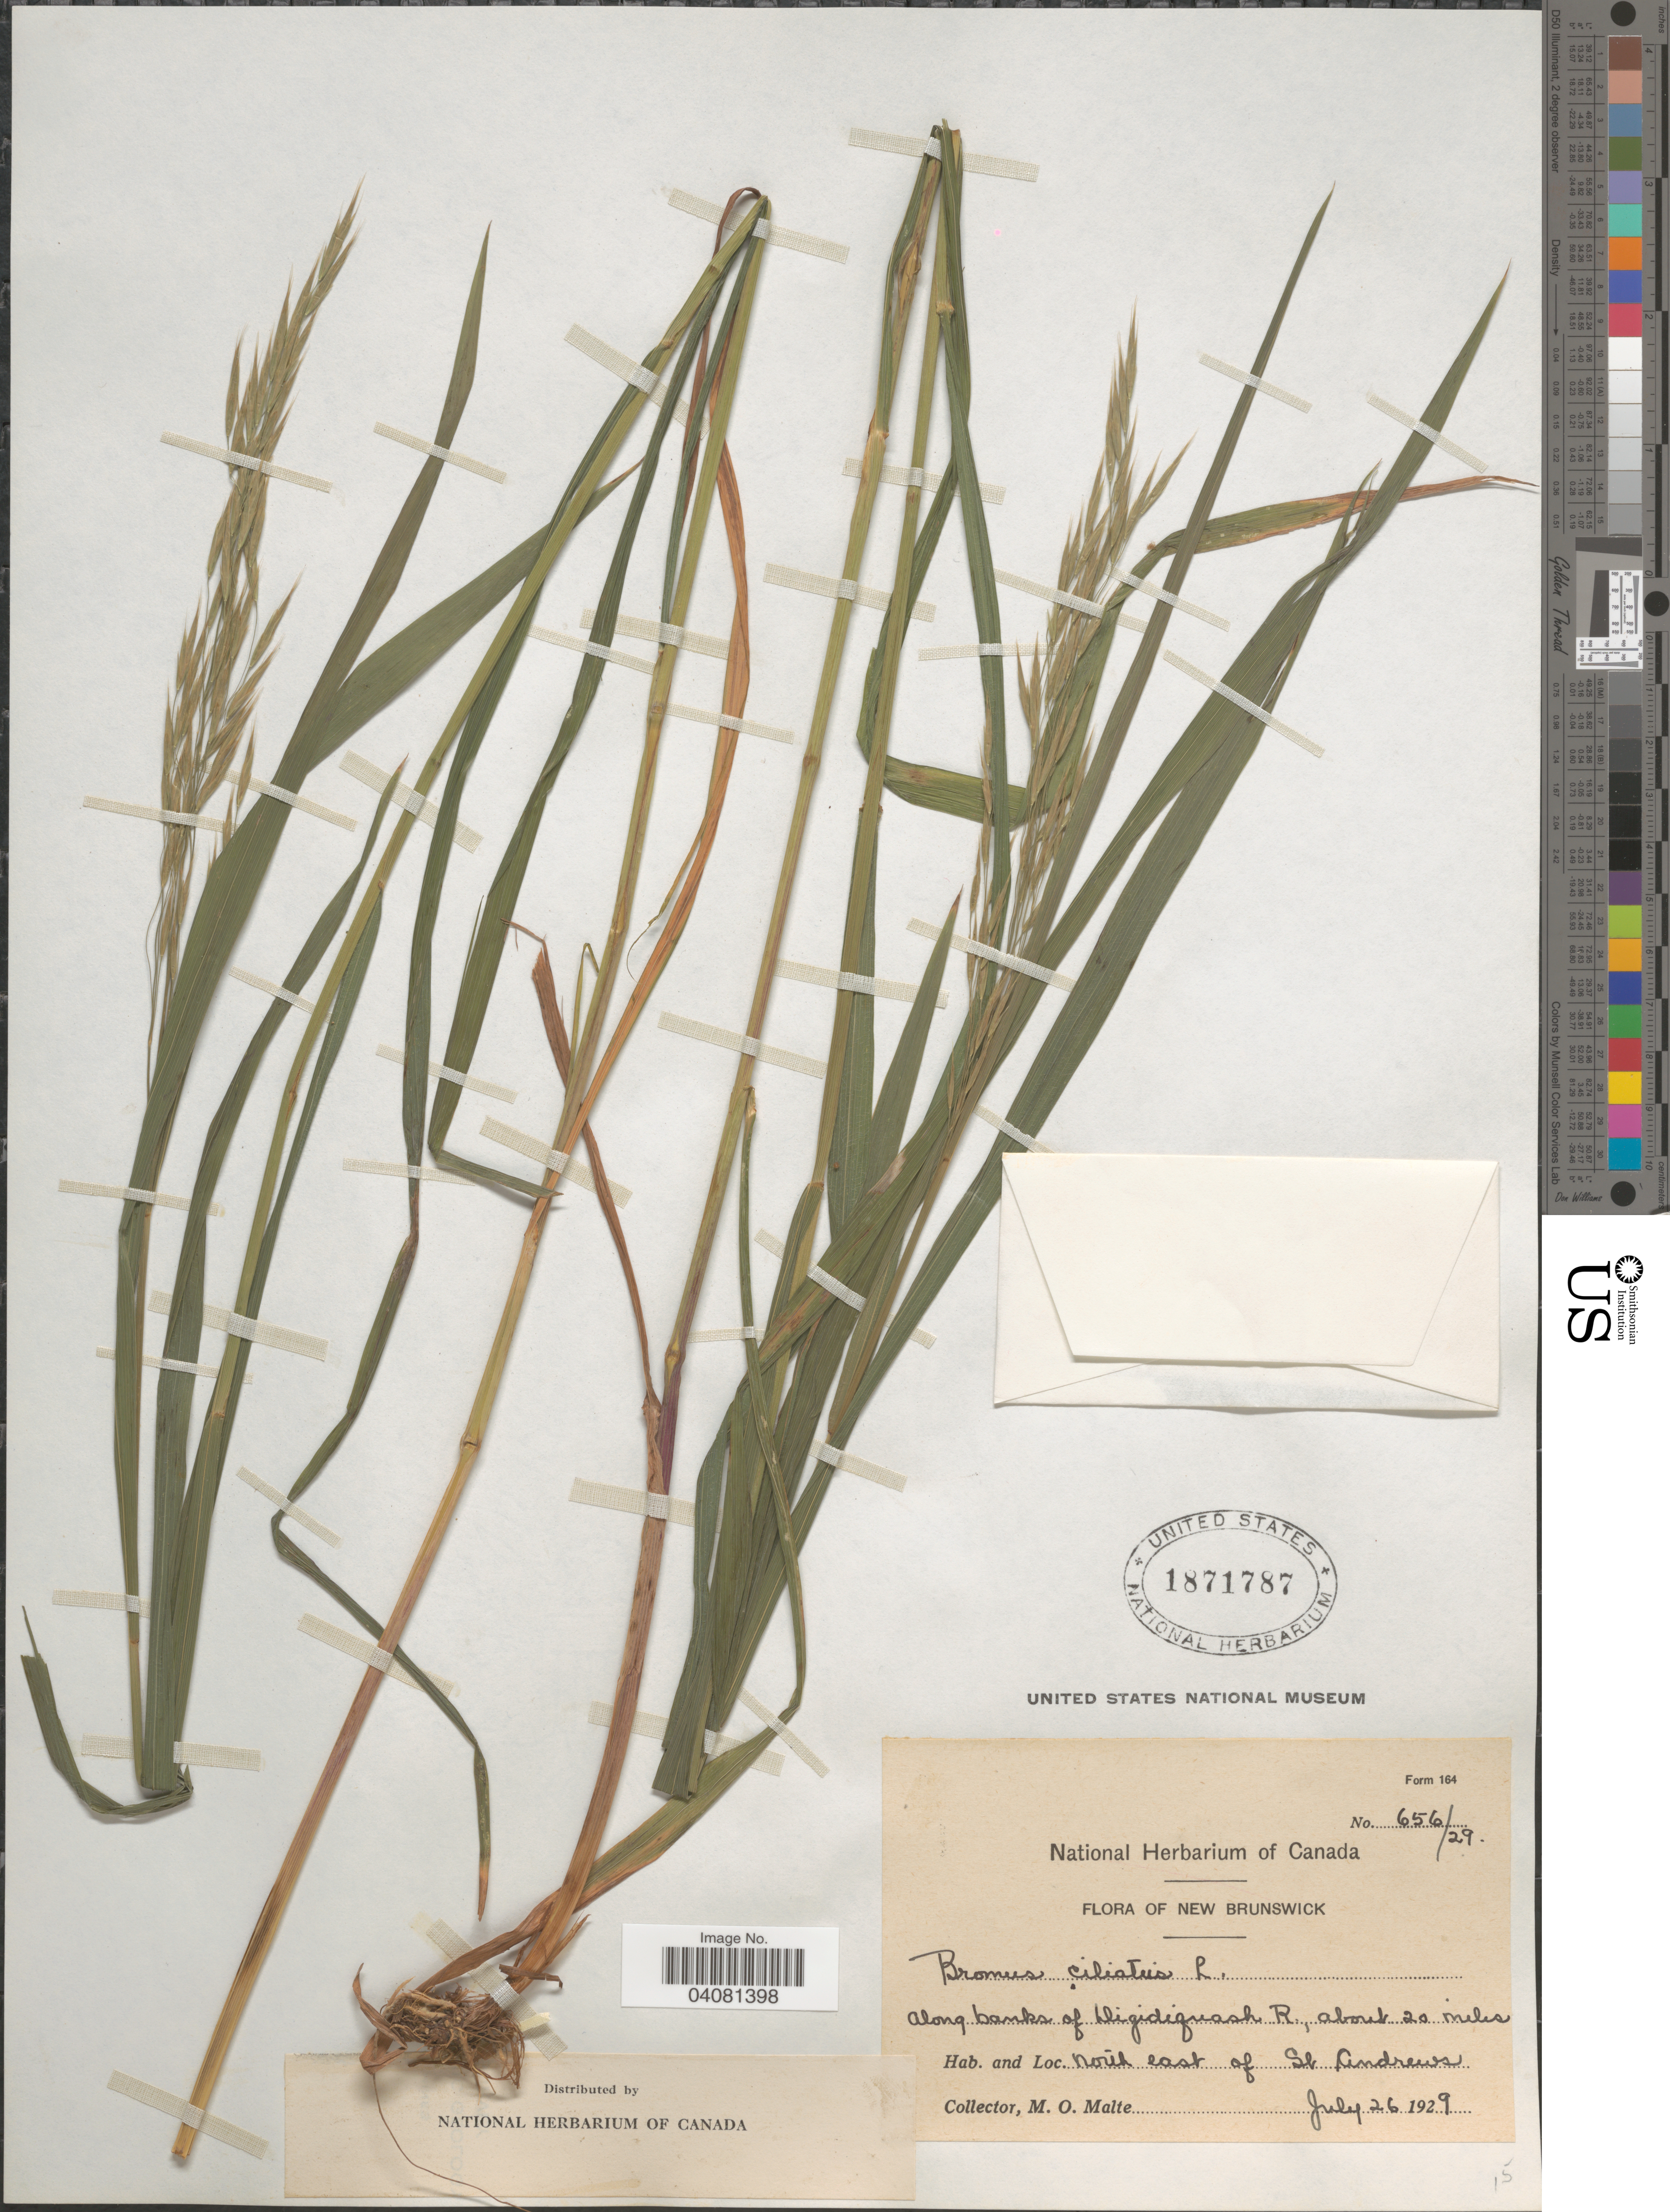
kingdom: Plantae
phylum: Tracheophyta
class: Liliopsida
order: Poales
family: Poaceae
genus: Bromus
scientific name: Bromus ciliatus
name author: L.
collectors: M. O. Malte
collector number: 656/29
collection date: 1929-07-26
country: Canada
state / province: New Brunswick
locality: Along banks of Digdeguash R., about 20 miles North east of St Andrews.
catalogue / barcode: US 1871787